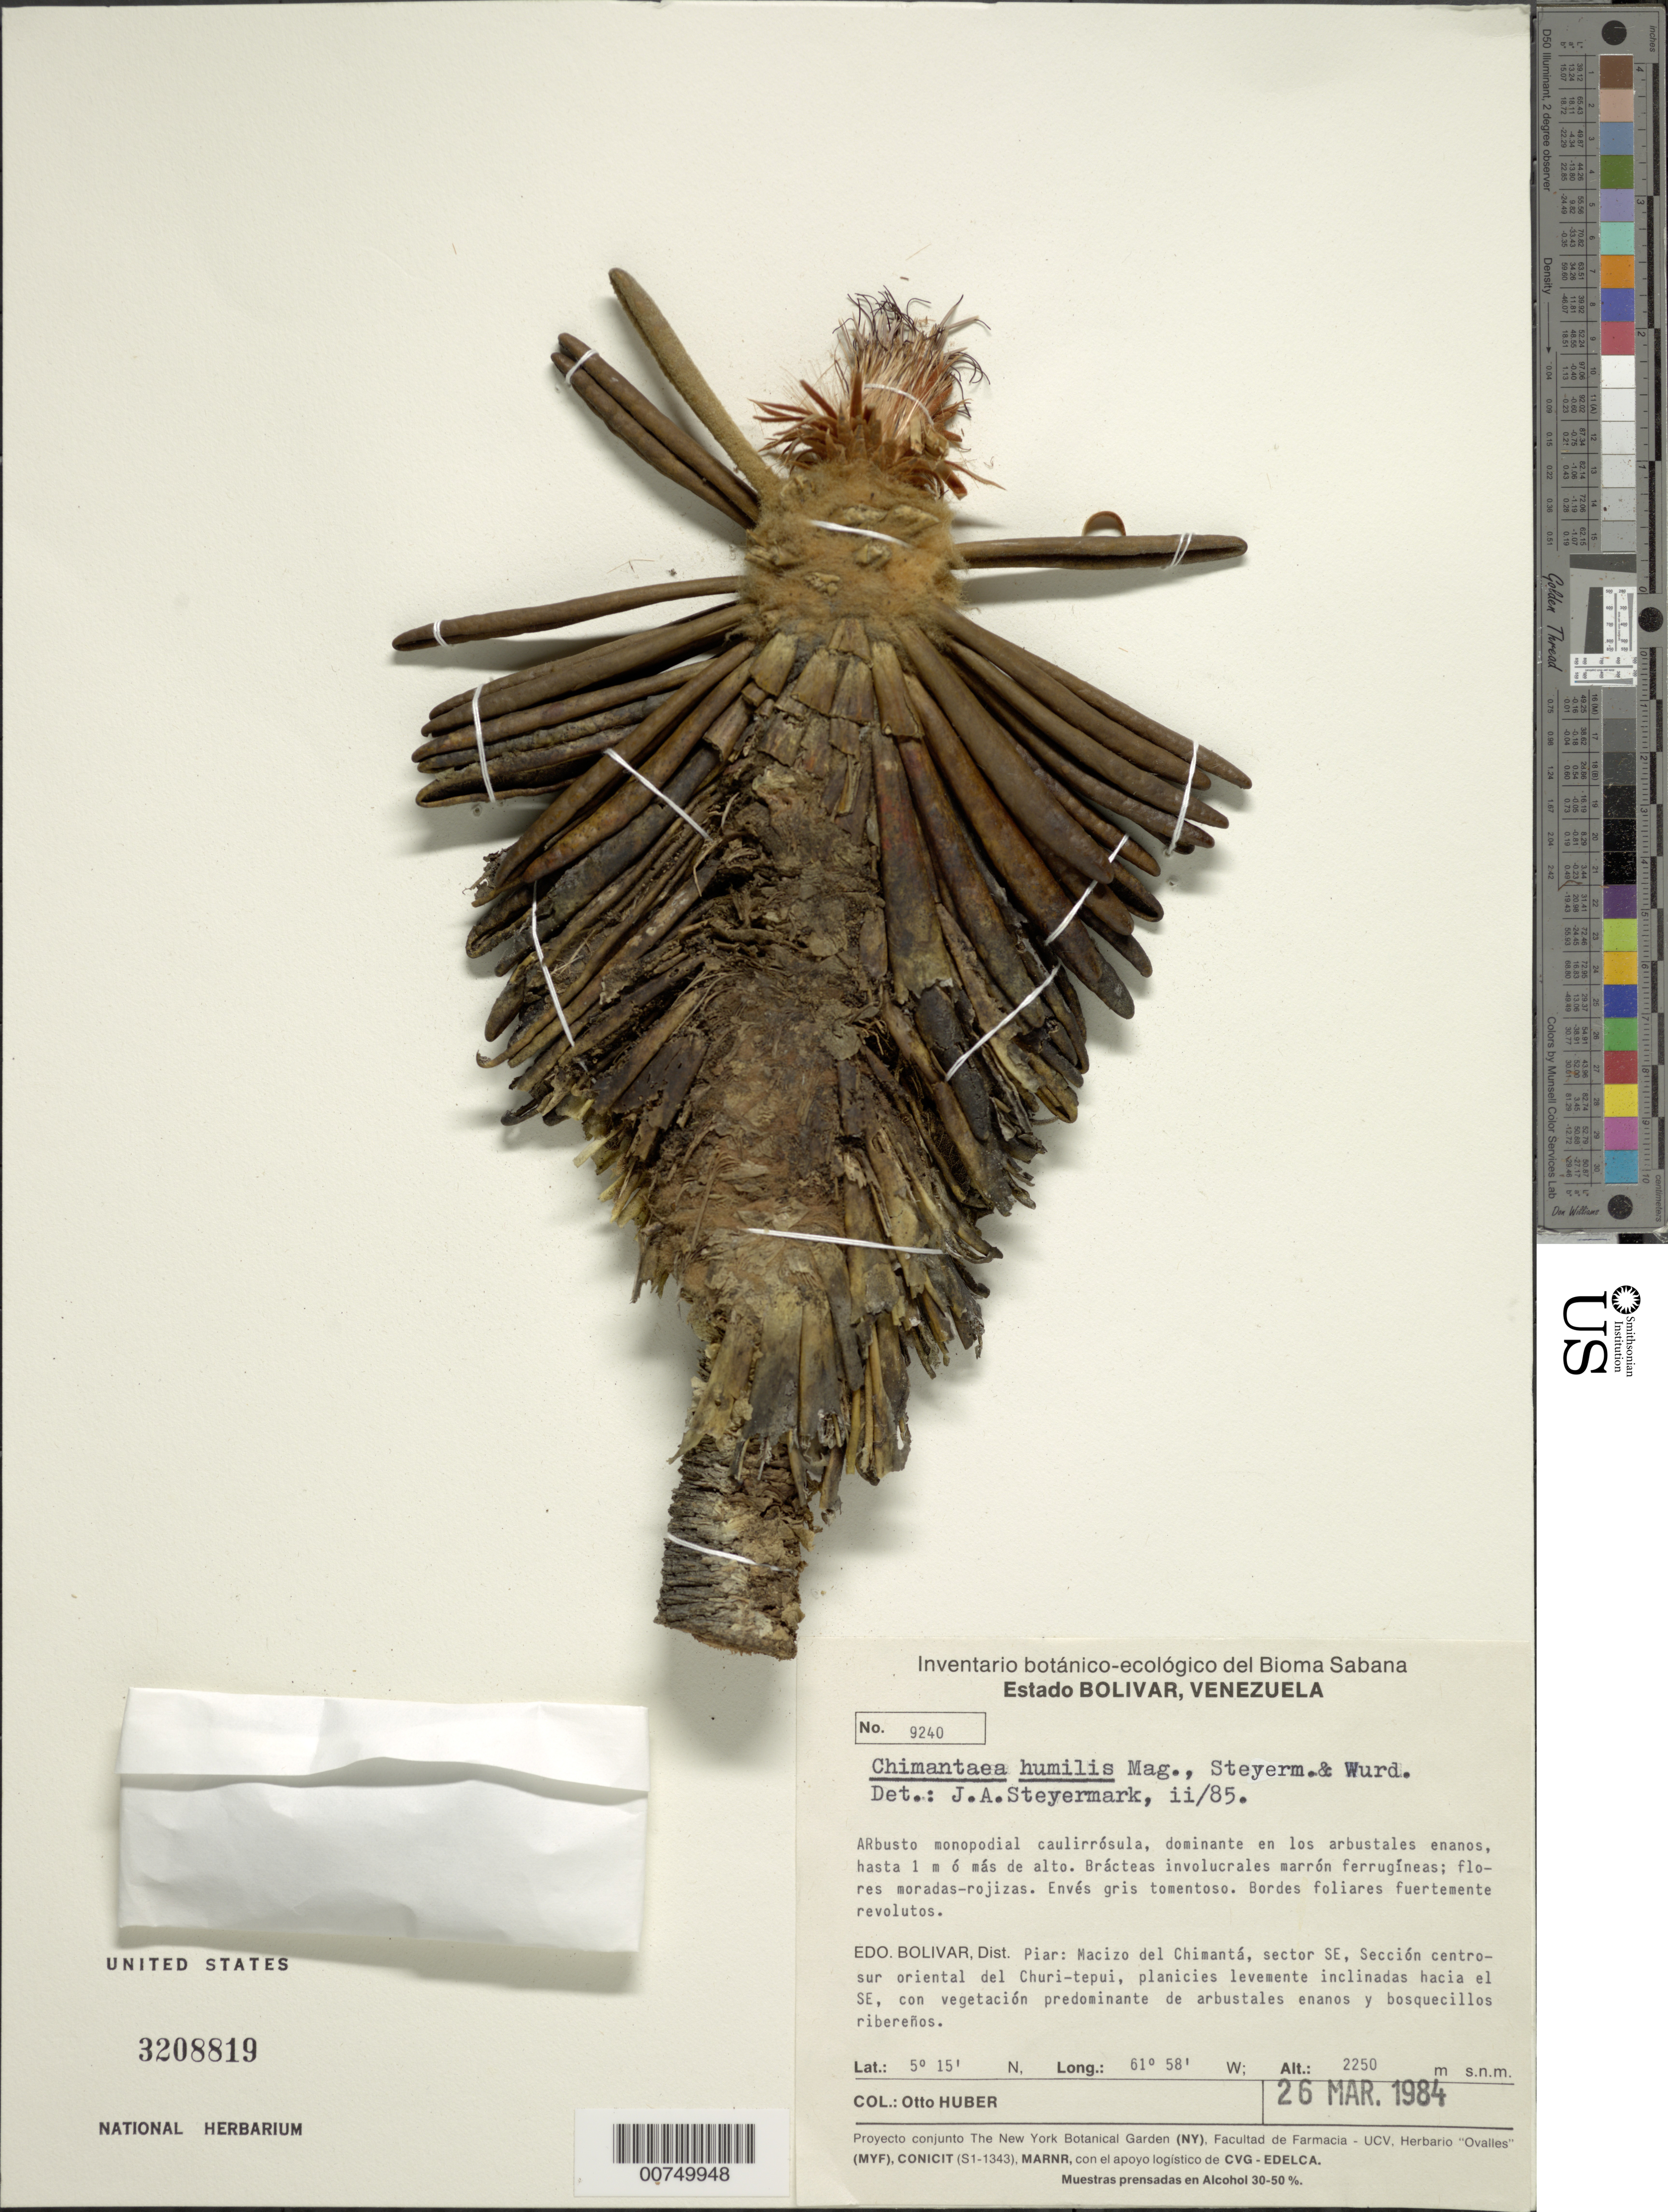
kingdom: Plantae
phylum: Tracheophyta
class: Magnoliopsida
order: Asterales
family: Asteraceae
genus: Chimantaea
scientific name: Chimantaea humilis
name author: Maguire et al.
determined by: Wurdack, John J., (US), US (UNITED STATES)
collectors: O. Huber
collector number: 9240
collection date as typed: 26-Mar-84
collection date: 1984-03-26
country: Venezuela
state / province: Bolívar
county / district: Piar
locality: Macizo del Chimantá, sector SE; seccion centro-suroriental del Churi-tepuí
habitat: Plancicies levemente inclinadas hacia el SE, con vegetación predominante de arbustales enanos y bosquecillos riberenos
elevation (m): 2250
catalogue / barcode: US 3208819